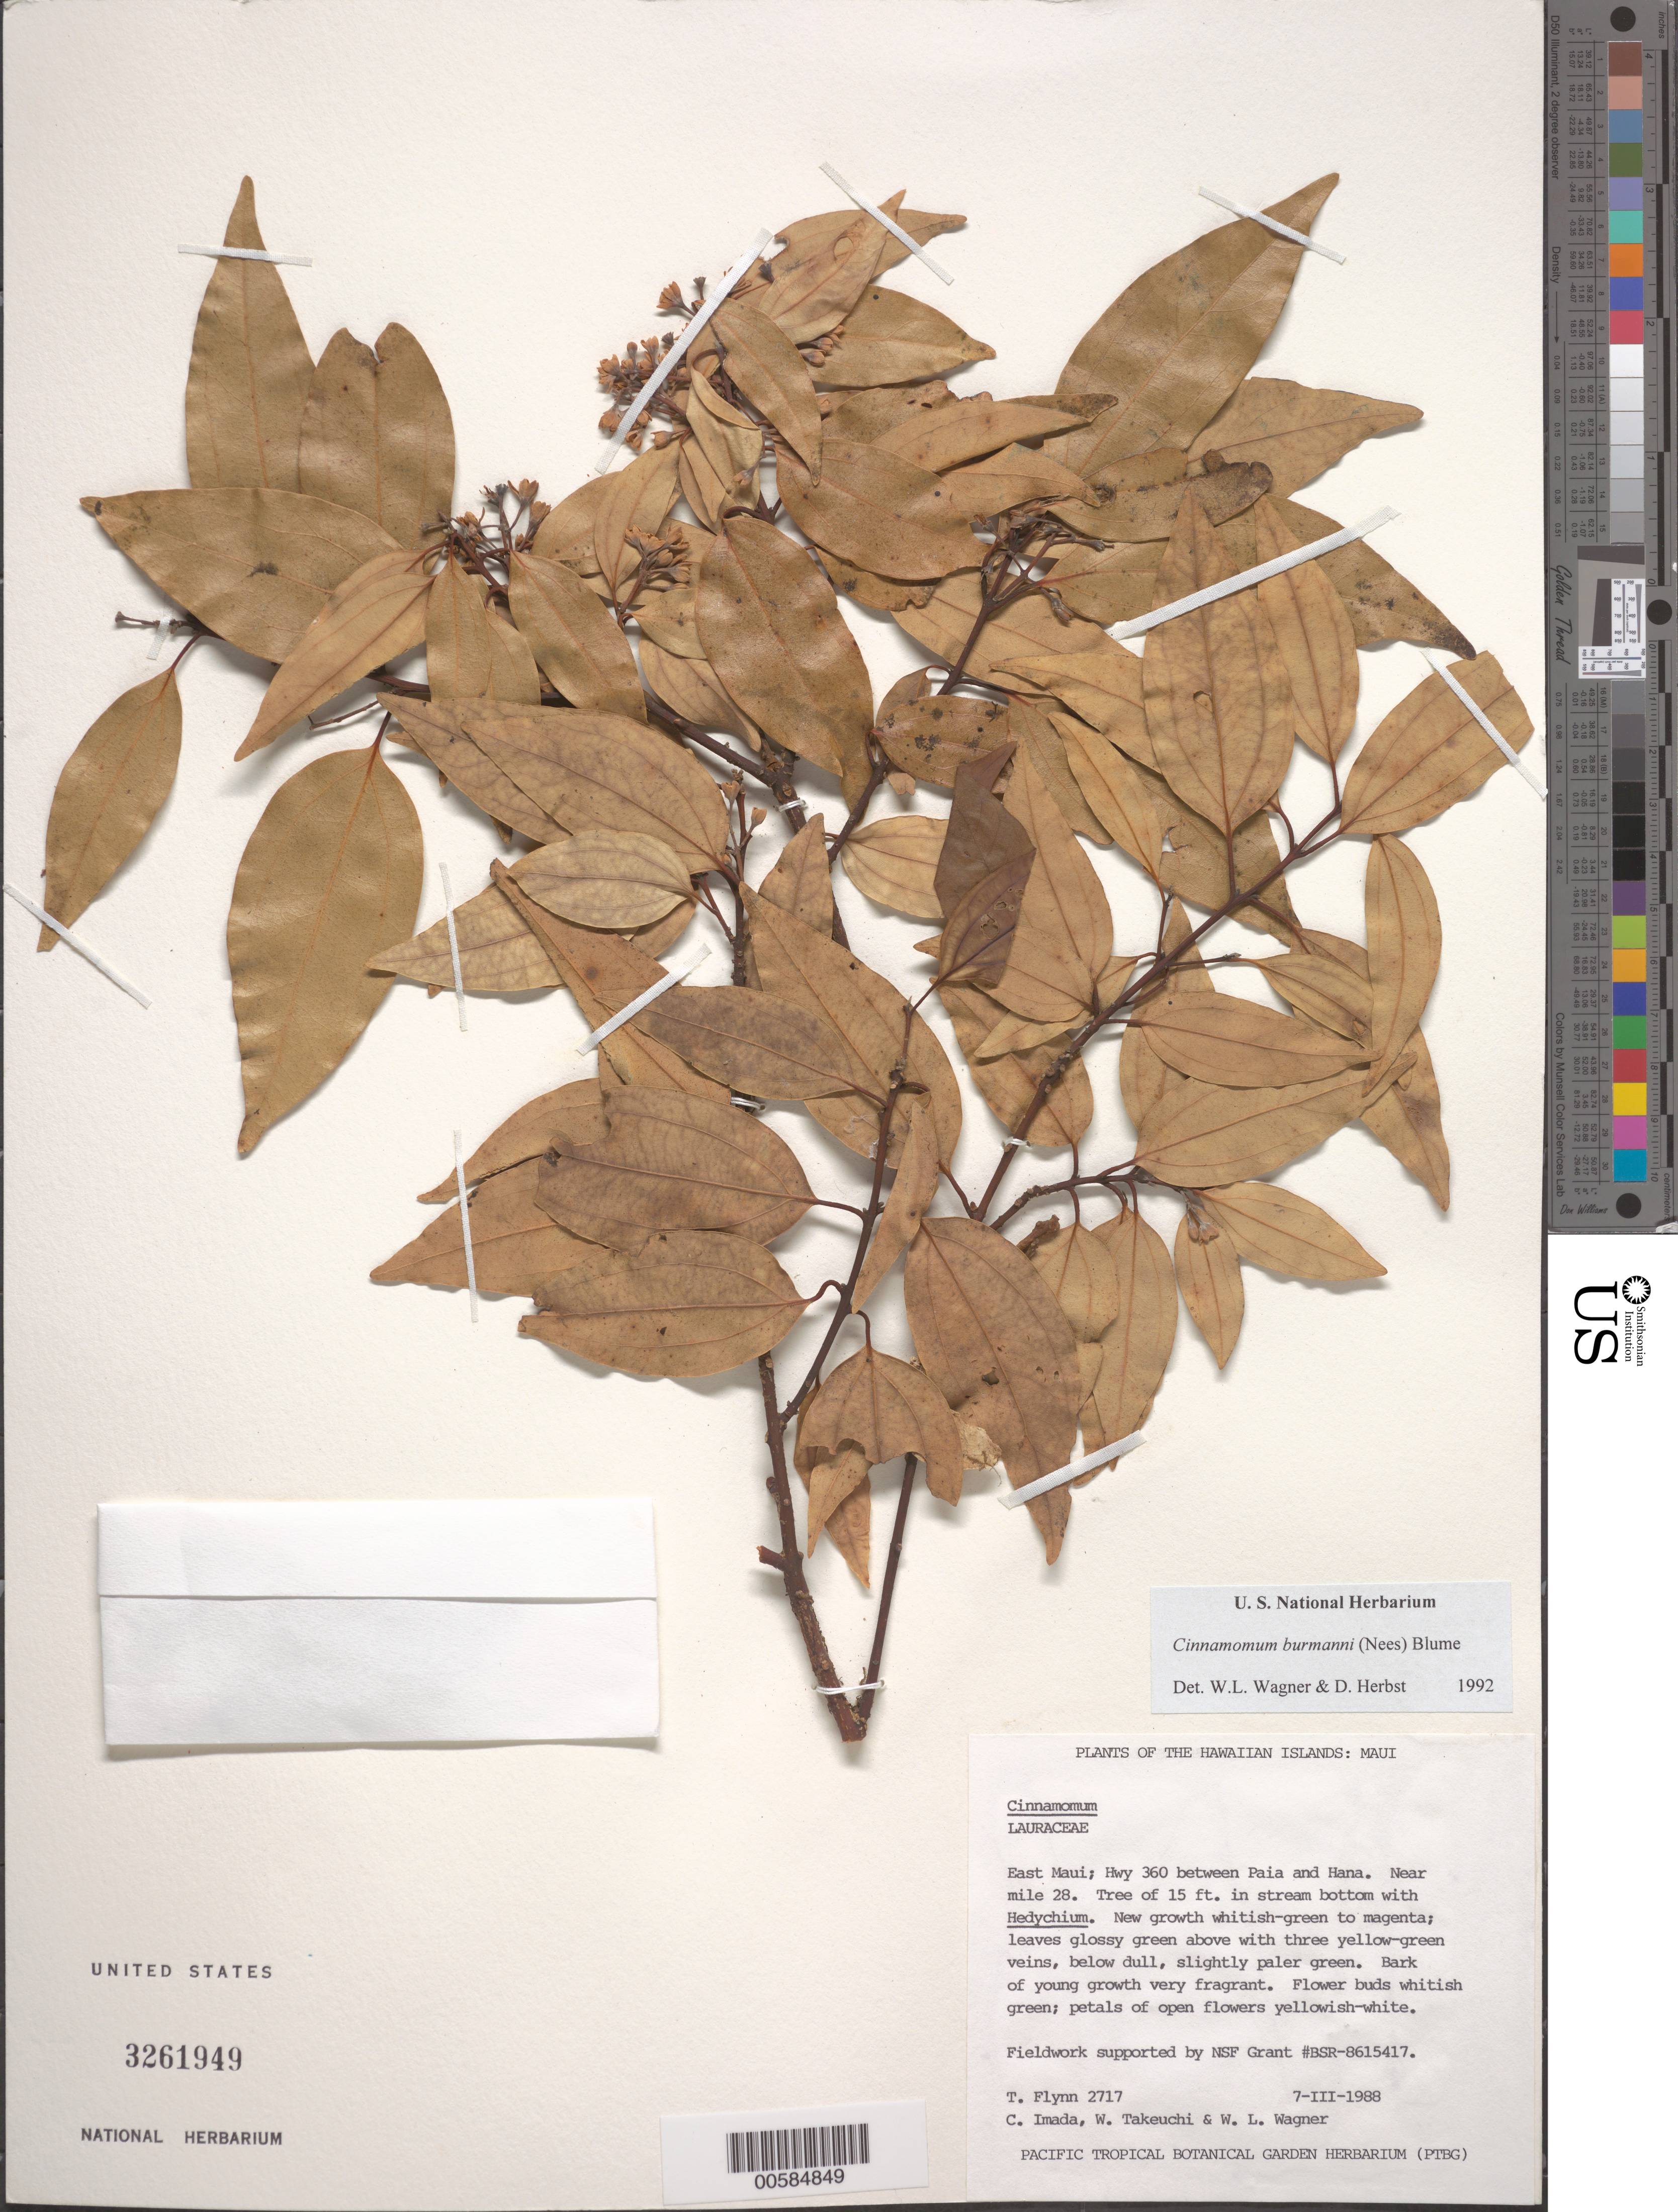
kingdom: Plantae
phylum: Tracheophyta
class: Magnoliopsida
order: Laurales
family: Lauraceae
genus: Cinnamomum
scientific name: Cinnamomum burmannii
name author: (Nees & T. Nees) Blume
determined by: Wagner, W. L.; Herbst, D. R.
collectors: T. W. Flynn, C. Imada, W. N. Takeuchi & W. L. Wagner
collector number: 2717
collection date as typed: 7 Mar 1988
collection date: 1988-03-07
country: United States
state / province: Hawaii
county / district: Maui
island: Maui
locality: E Maui; Hwy 360 between Paia & Hana. Near mi 28.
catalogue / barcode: US 3261949